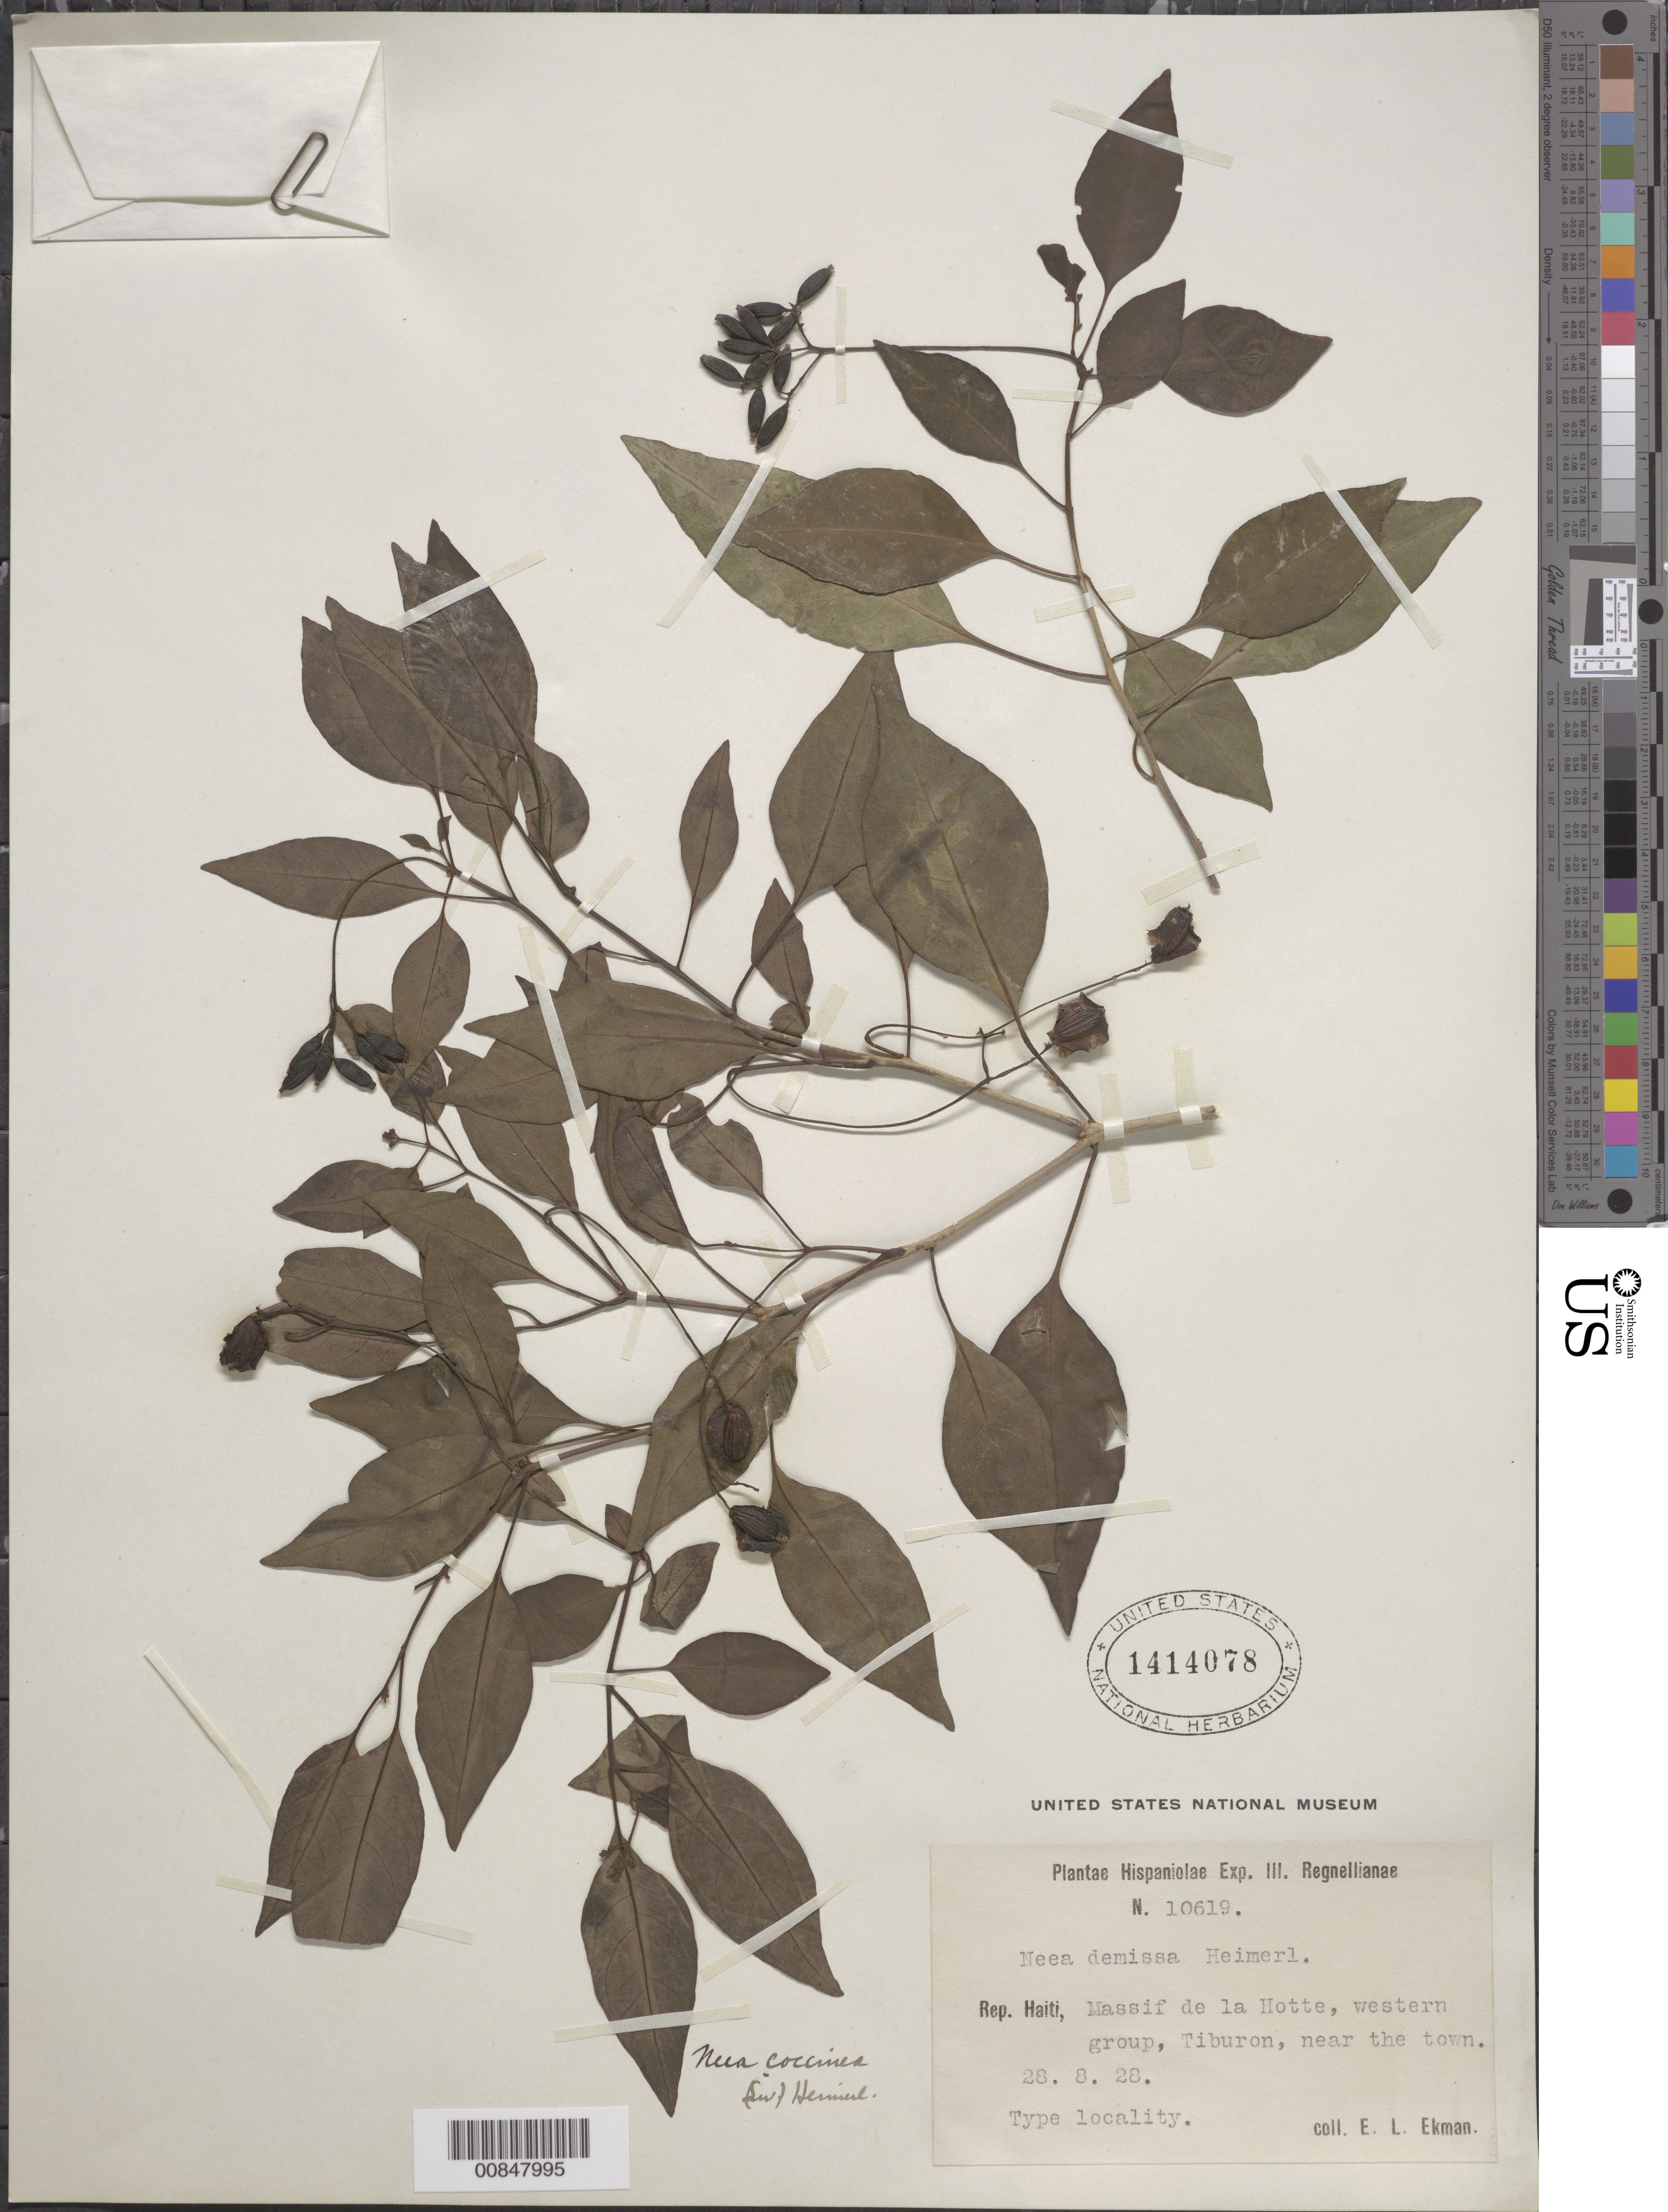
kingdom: Plantae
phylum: Tracheophyta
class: Magnoliopsida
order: Caryophyllales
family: Nyctaginaceae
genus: Neea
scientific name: Neea coccinea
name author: (Sw.) Heimerl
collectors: E. L. Ekman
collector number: H 10619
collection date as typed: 28 Aug 1928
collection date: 1928-08-28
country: Haiti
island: Hispaniola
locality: Massif de la Hotte, western group, Tiburon, near the town.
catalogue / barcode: US 1414078